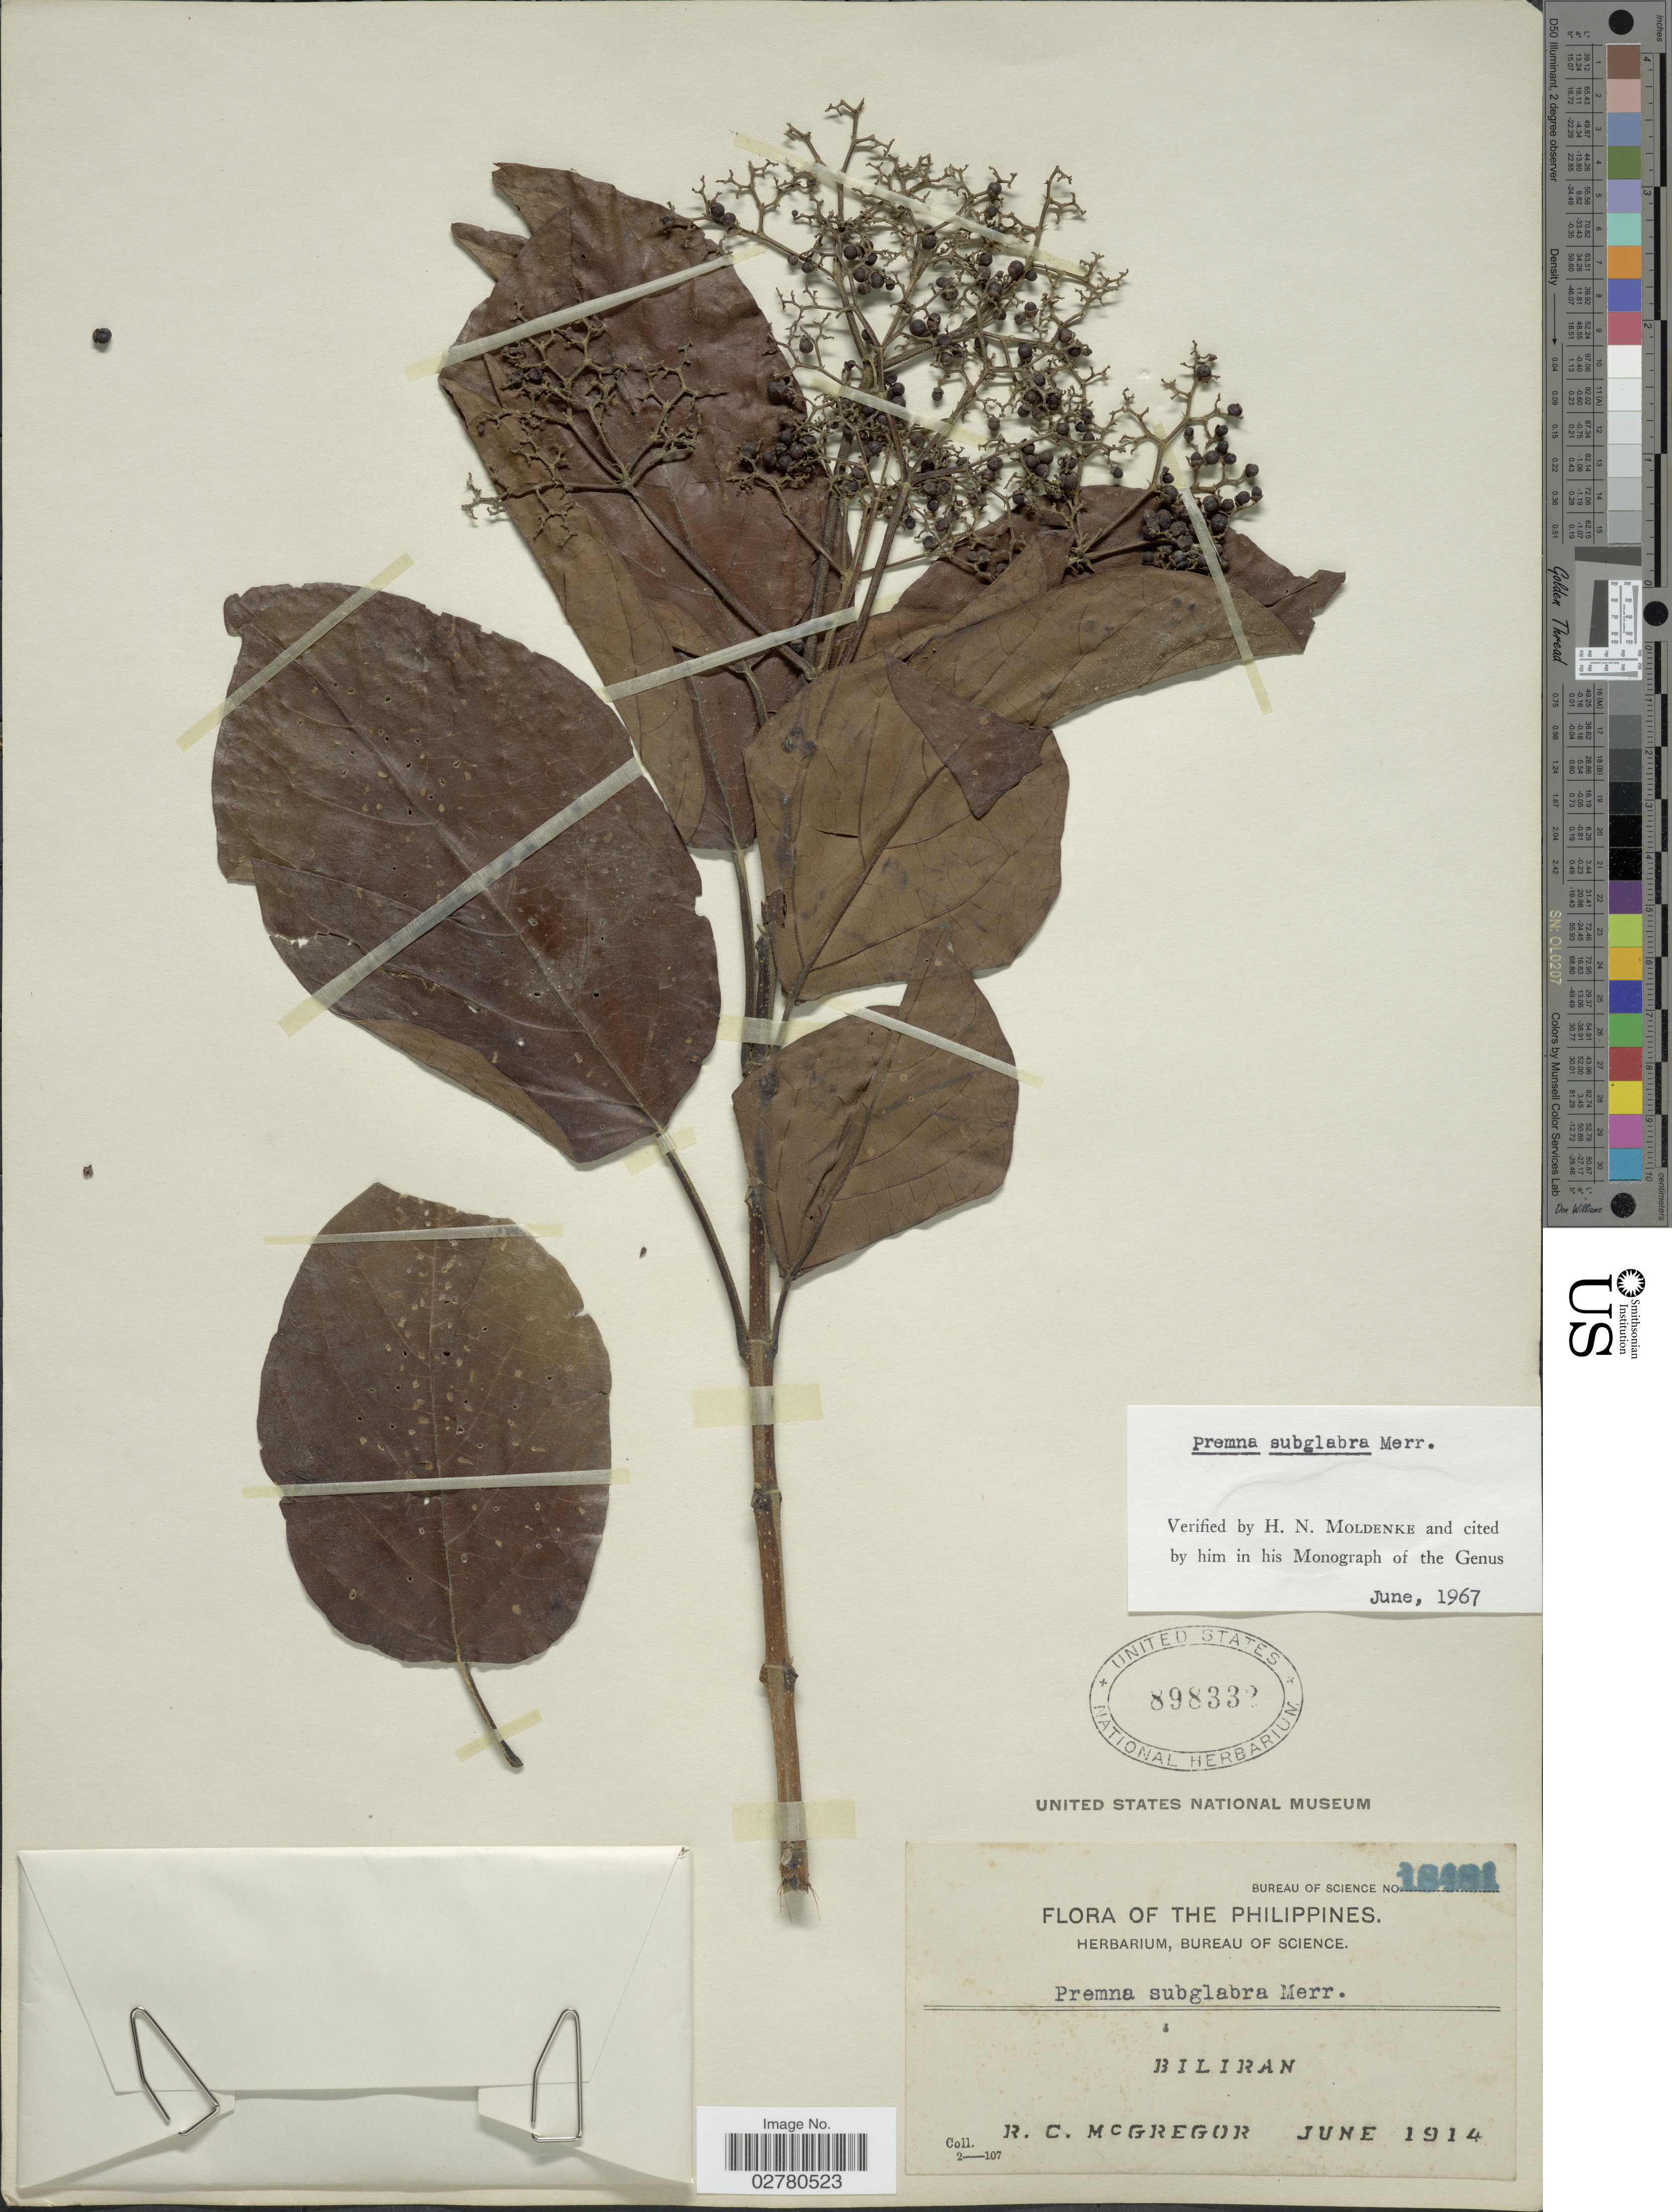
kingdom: Plantae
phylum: Tracheophyta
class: Magnoliopsida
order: Lamiales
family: Lamiaceae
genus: Premna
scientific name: Premna subglabra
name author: Merr.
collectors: R. C. McGregor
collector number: Bureau of Science 18481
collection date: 1914-06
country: Philippines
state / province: Eastern Visayas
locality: Biliran.